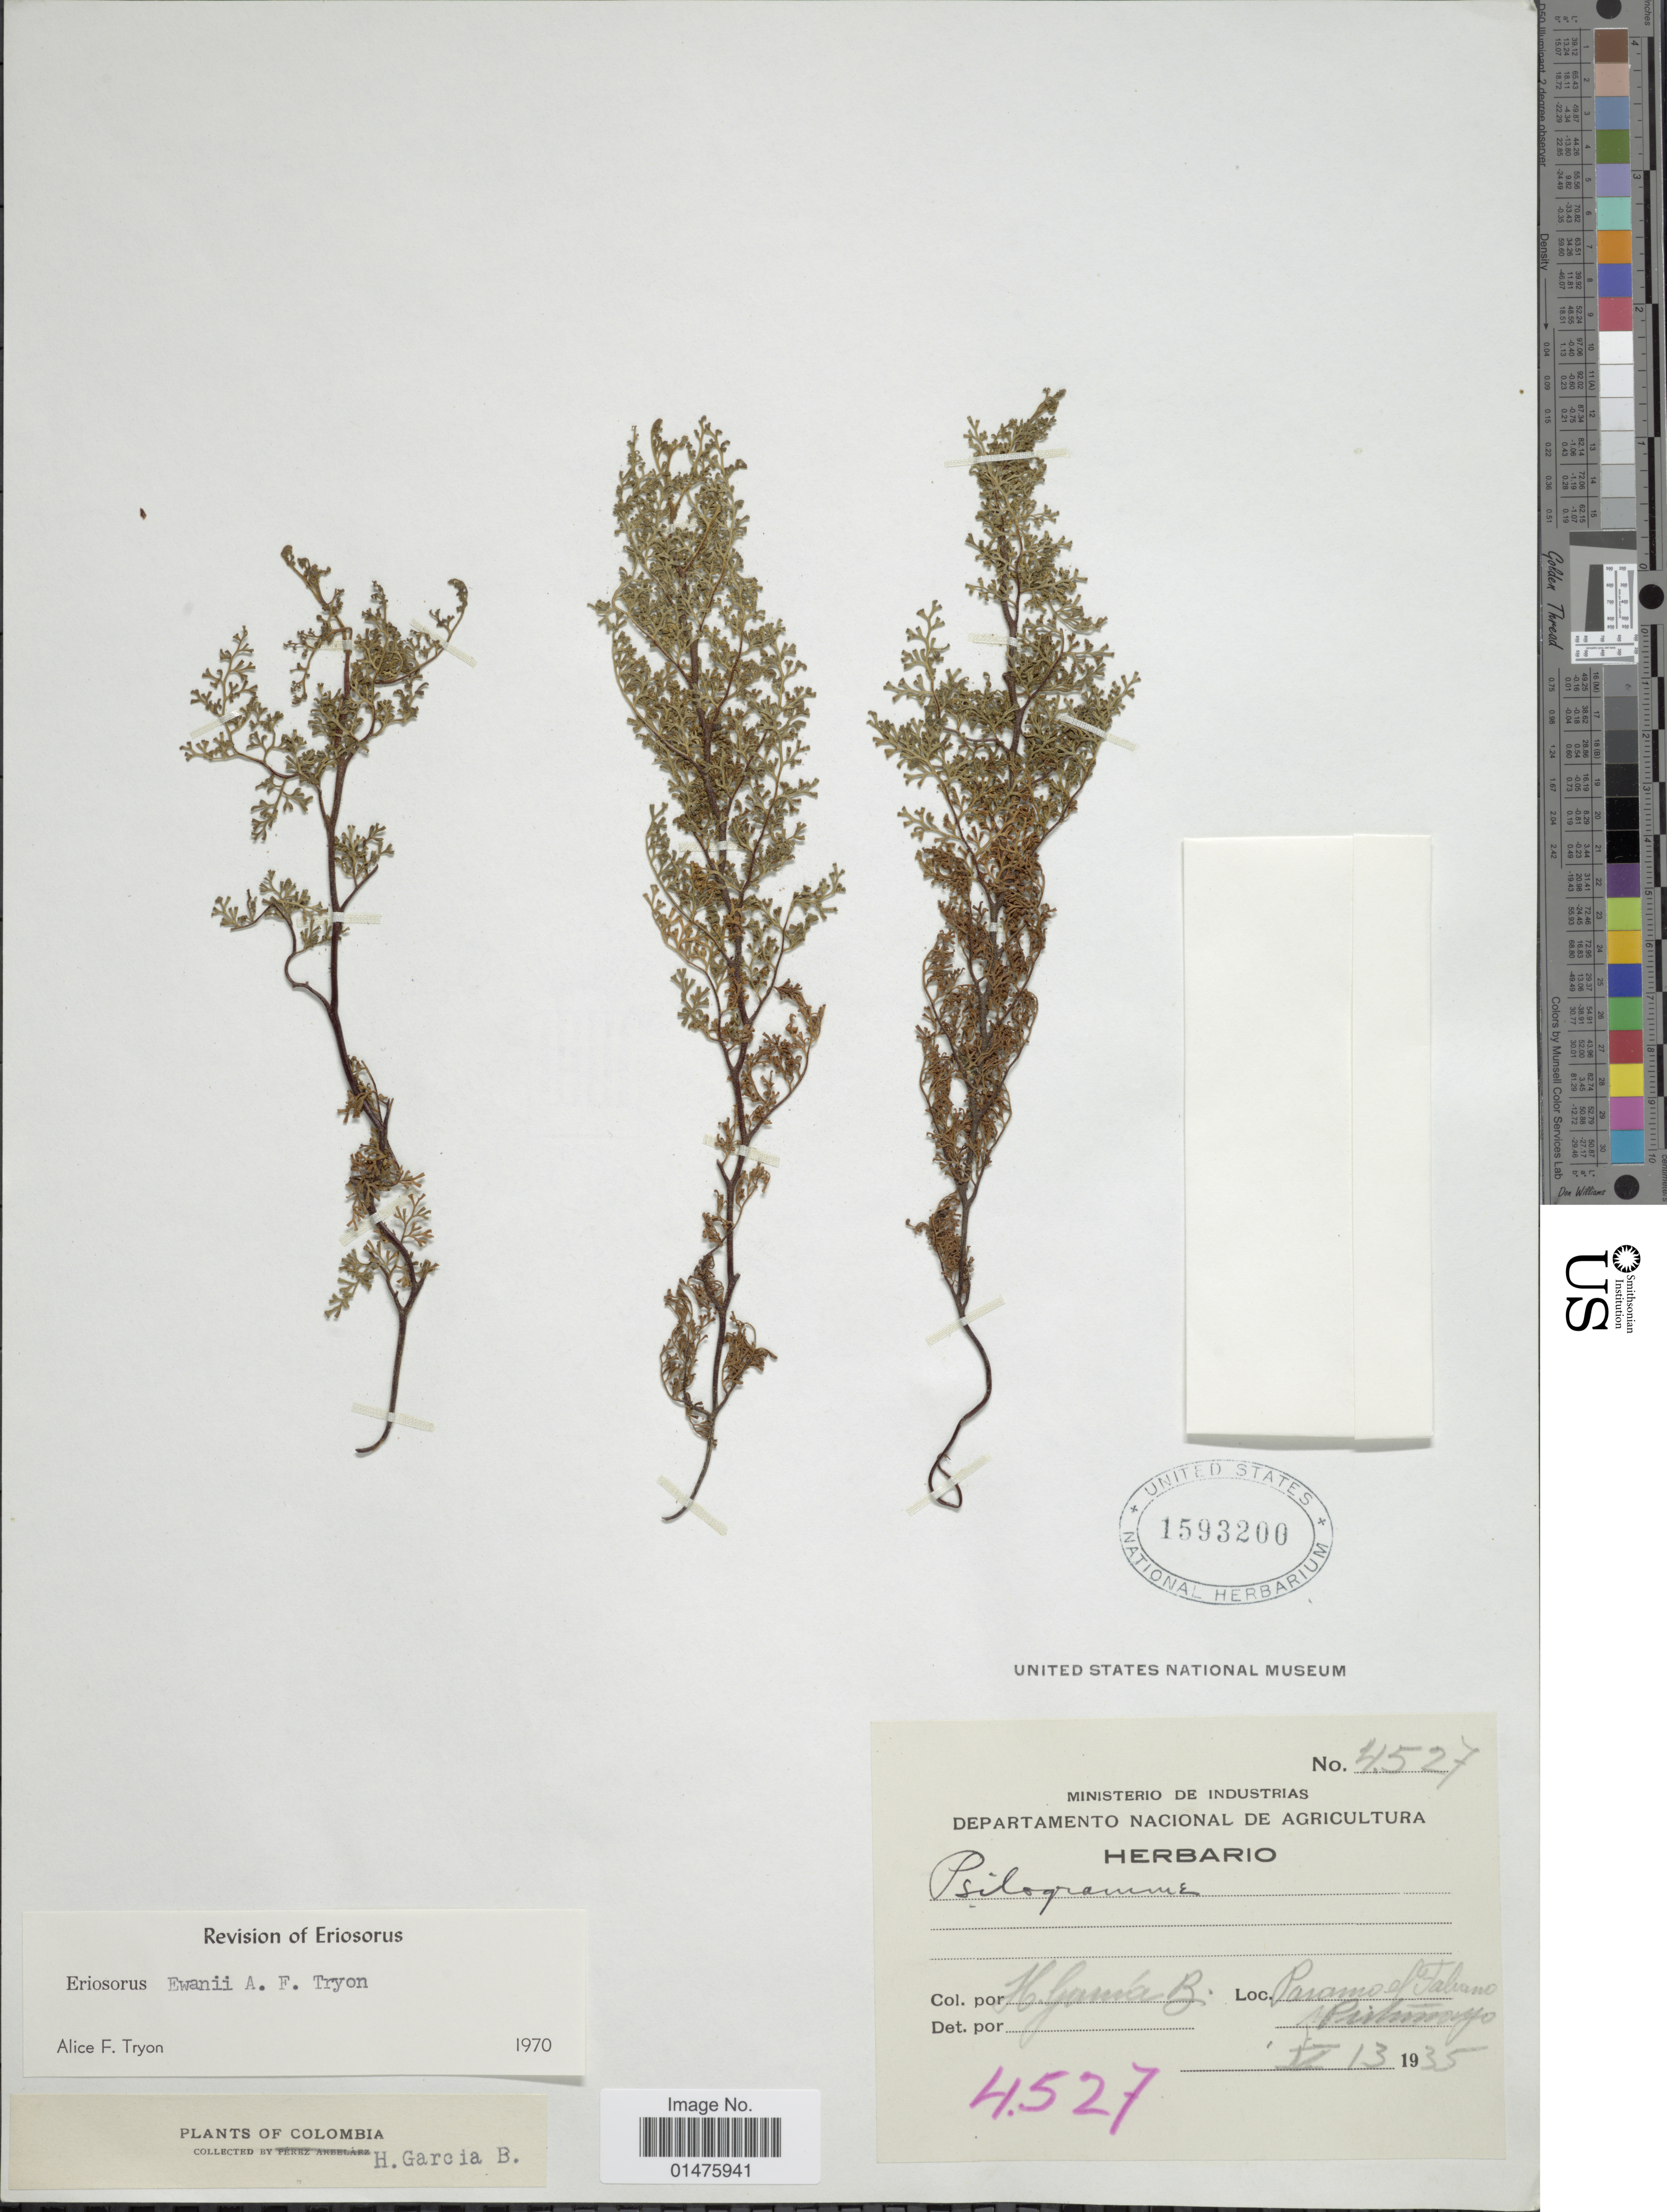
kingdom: Plantae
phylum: Tracheophyta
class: Polypodiopsida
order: Polypodiales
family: Pteridaceae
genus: Jamesonia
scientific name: Jamesonia ewanii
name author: (A.F. Tryon) Christenh.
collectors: H. Gama B.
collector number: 4527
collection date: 1935-05-13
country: Colombia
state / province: Putumayo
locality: Paramo el Tabano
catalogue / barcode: US 1593200